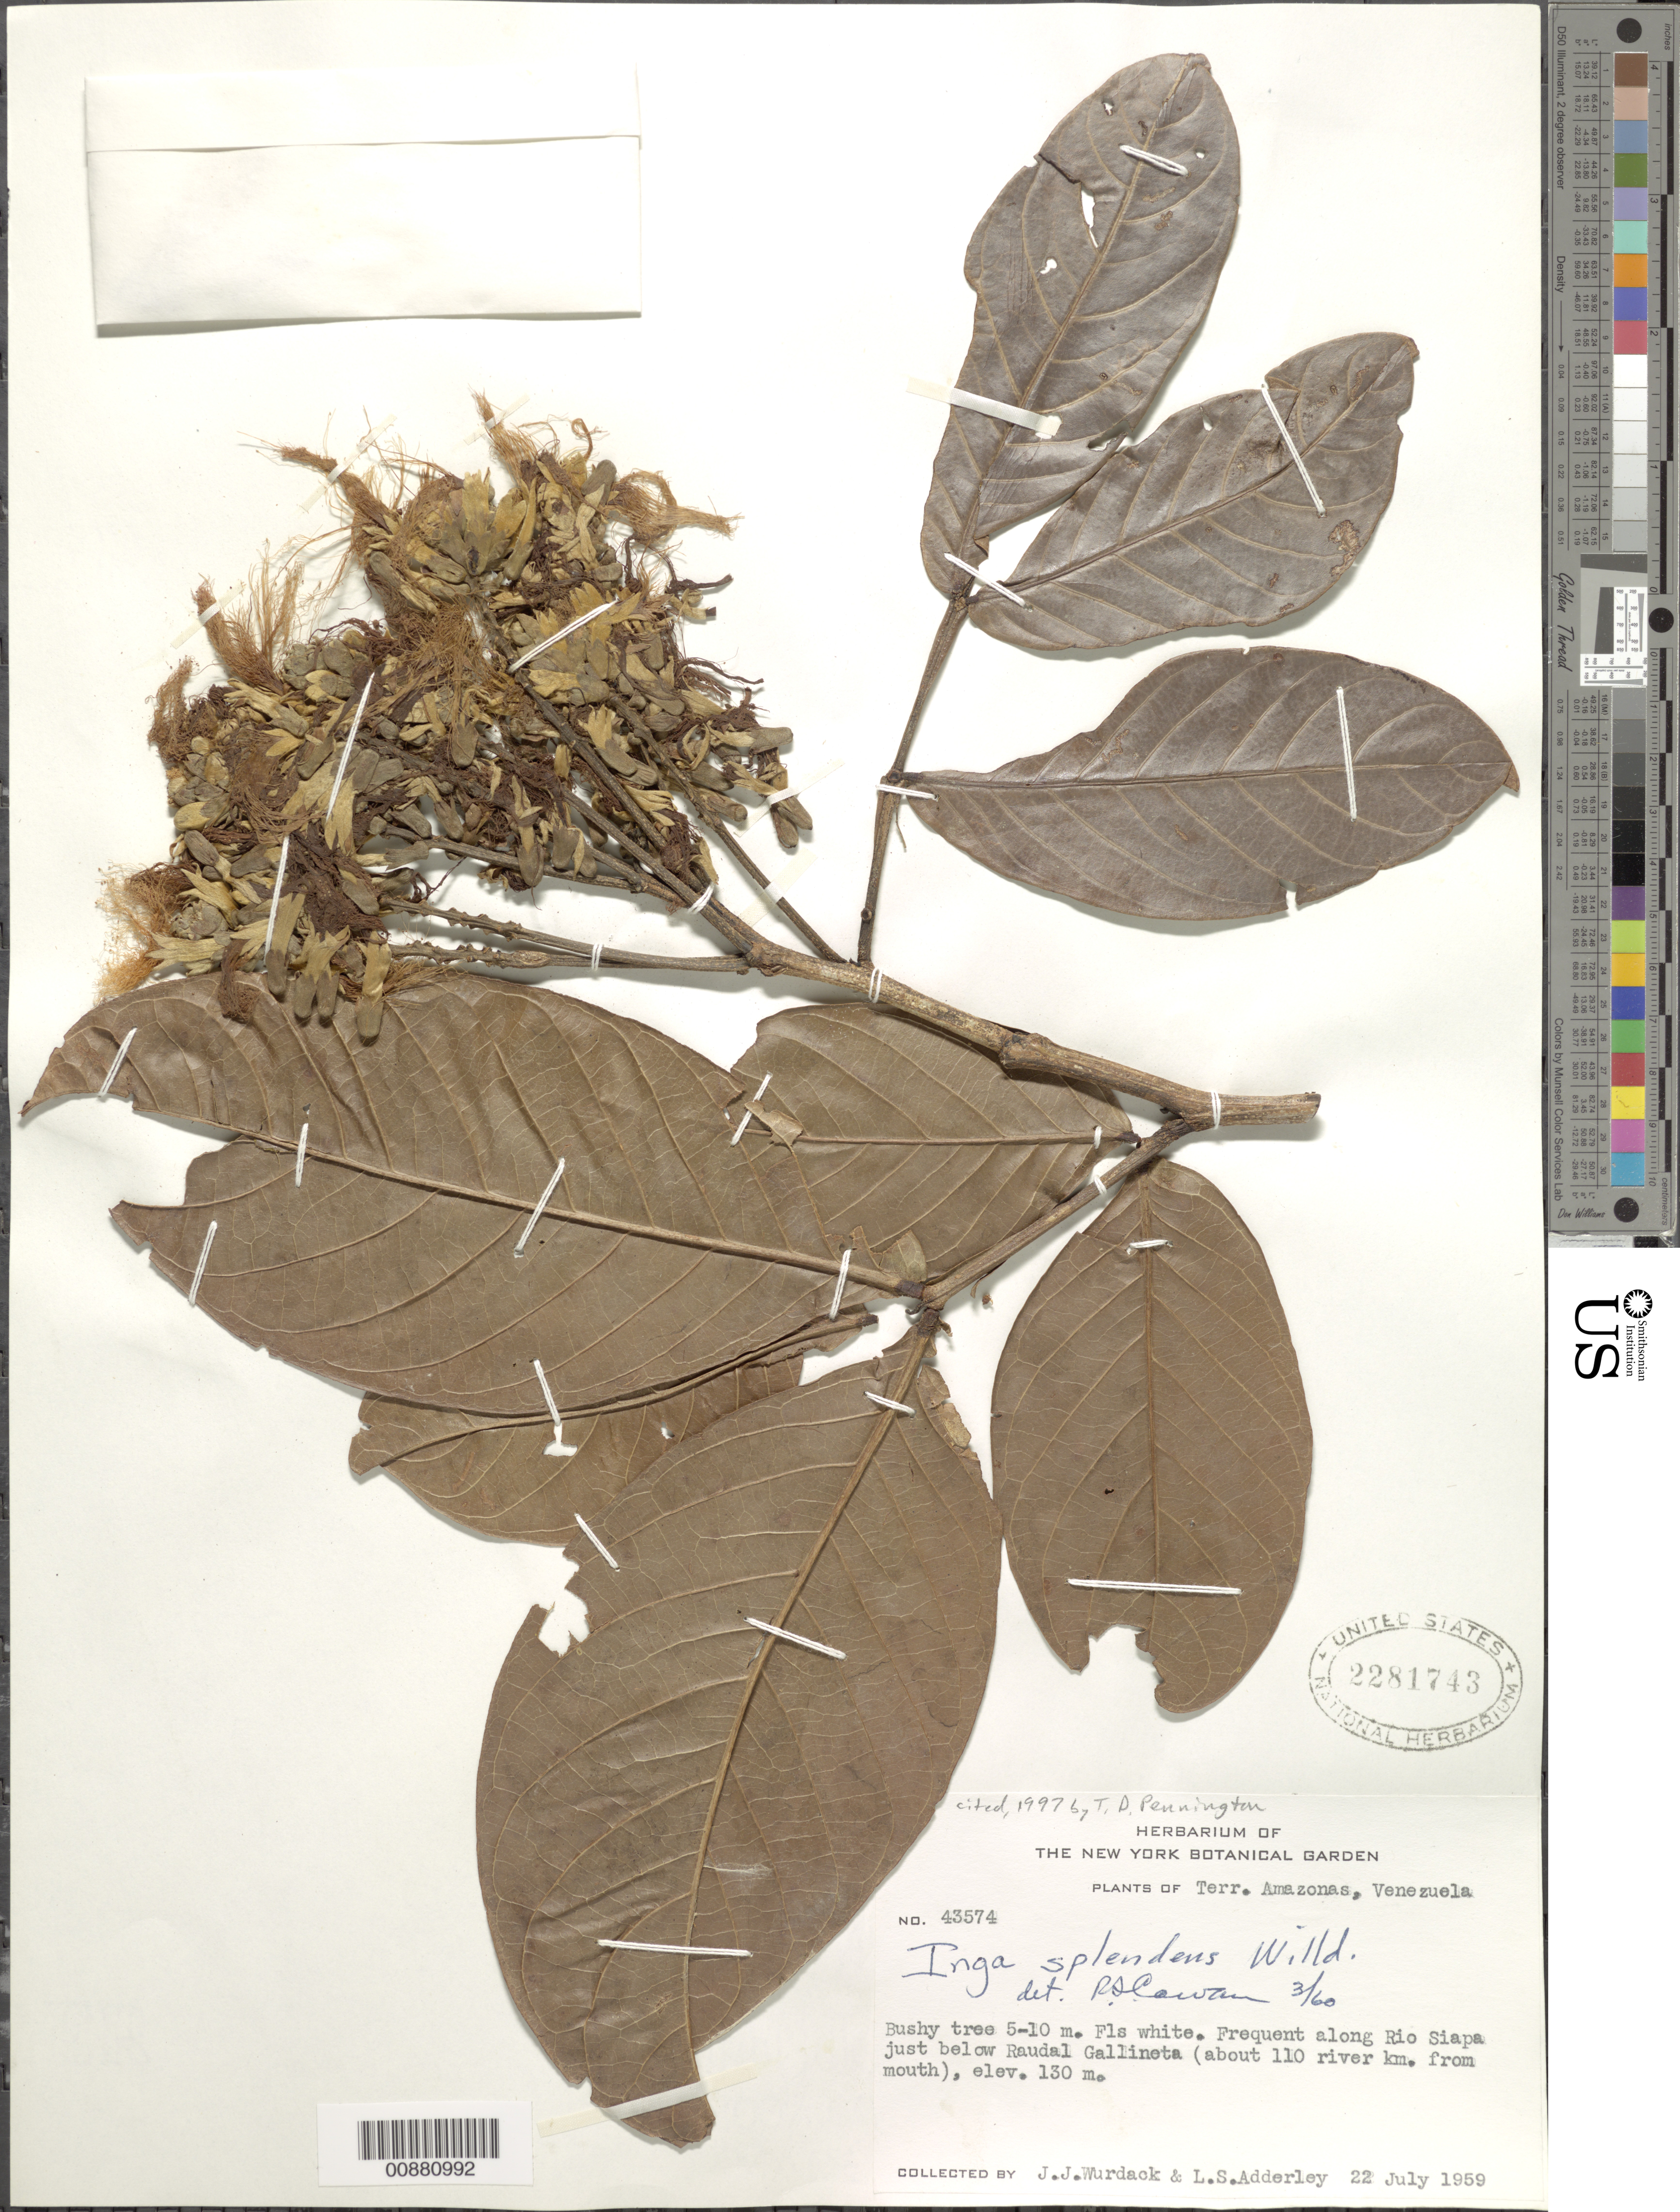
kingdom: Plantae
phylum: Tracheophyta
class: Magnoliopsida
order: Fabales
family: Fabaceae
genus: Inga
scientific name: Inga splendens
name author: Willd.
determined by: Cowan, R. S.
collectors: J. J. Wurdack & L. S. Adderley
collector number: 43574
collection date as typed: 22-Jul-59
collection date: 1959-07-22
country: Venezuela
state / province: Amazonas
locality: Río Siapa, just below Raudal Gallineta (about 110 river km from mouth)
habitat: Along river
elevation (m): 130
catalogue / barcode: US 2281743